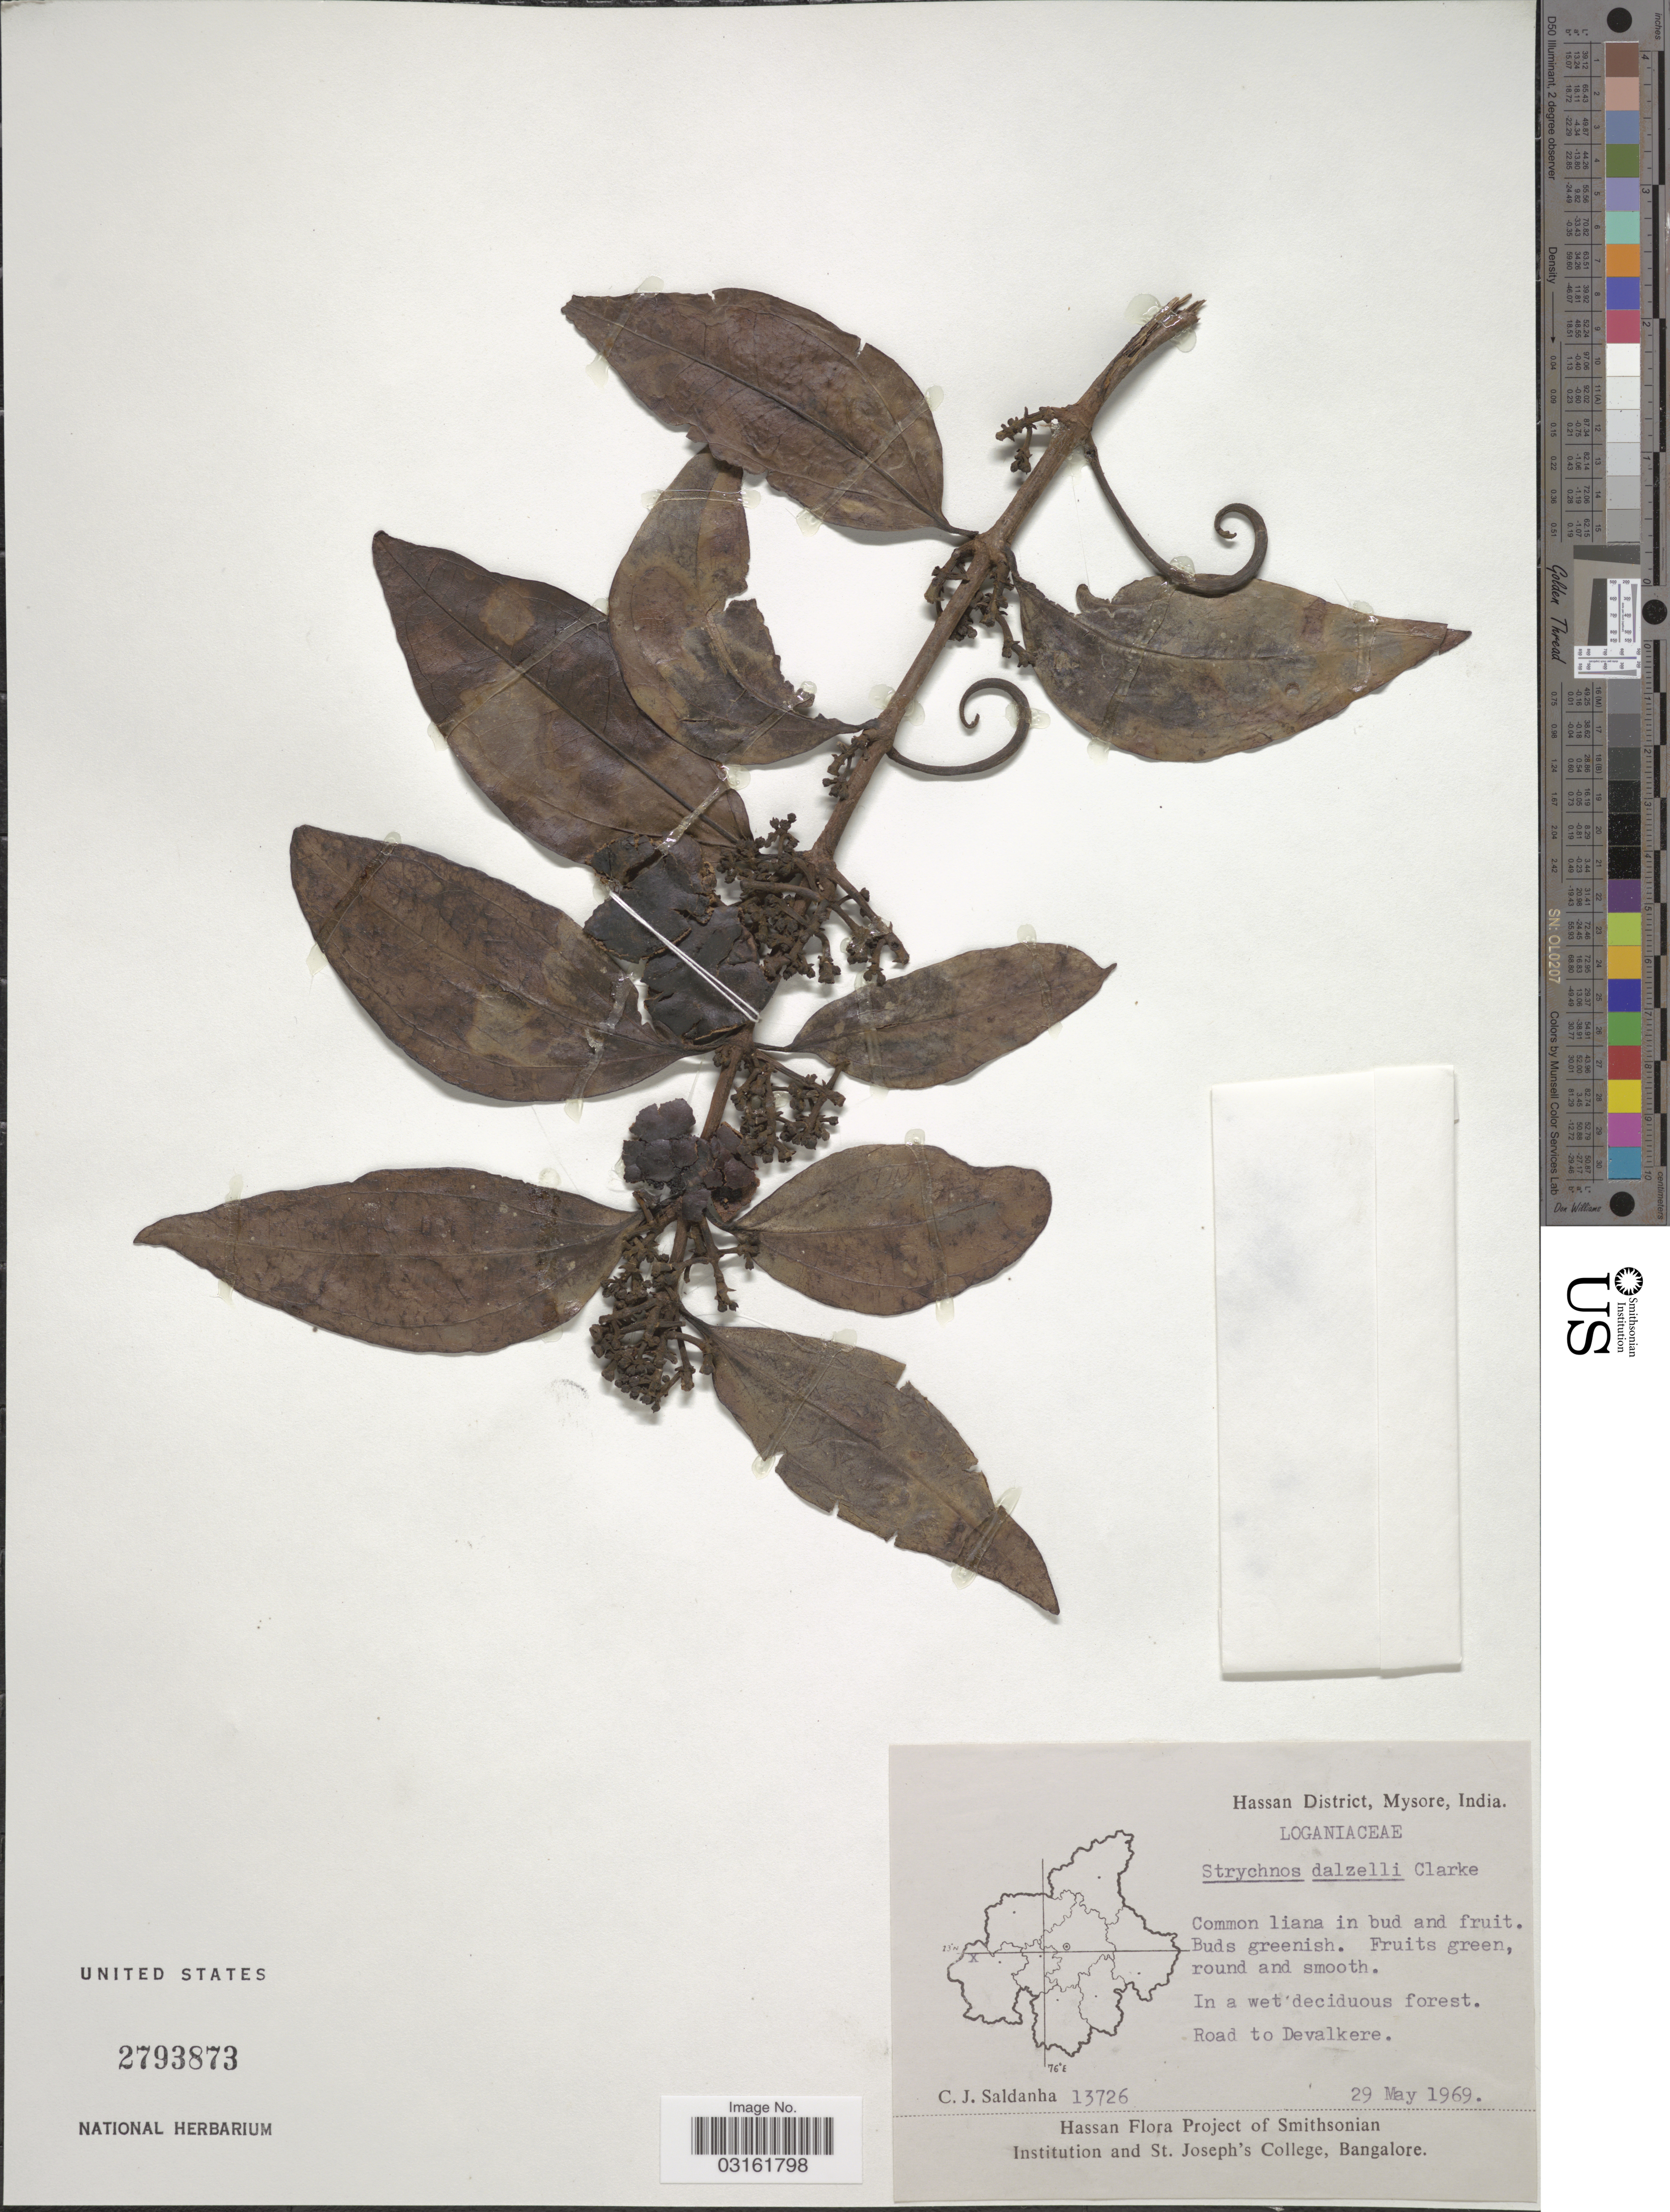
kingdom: Plantae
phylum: Tracheophyta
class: Magnoliopsida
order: Gentianales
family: Loganiaceae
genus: Strychnos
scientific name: Strychnos dalzellii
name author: C.B. Clarke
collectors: C. J. Saldanha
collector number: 13726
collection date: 1969-05-29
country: India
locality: Hassan District, Mysore. Road to Devalkere.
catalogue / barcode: US 2793873